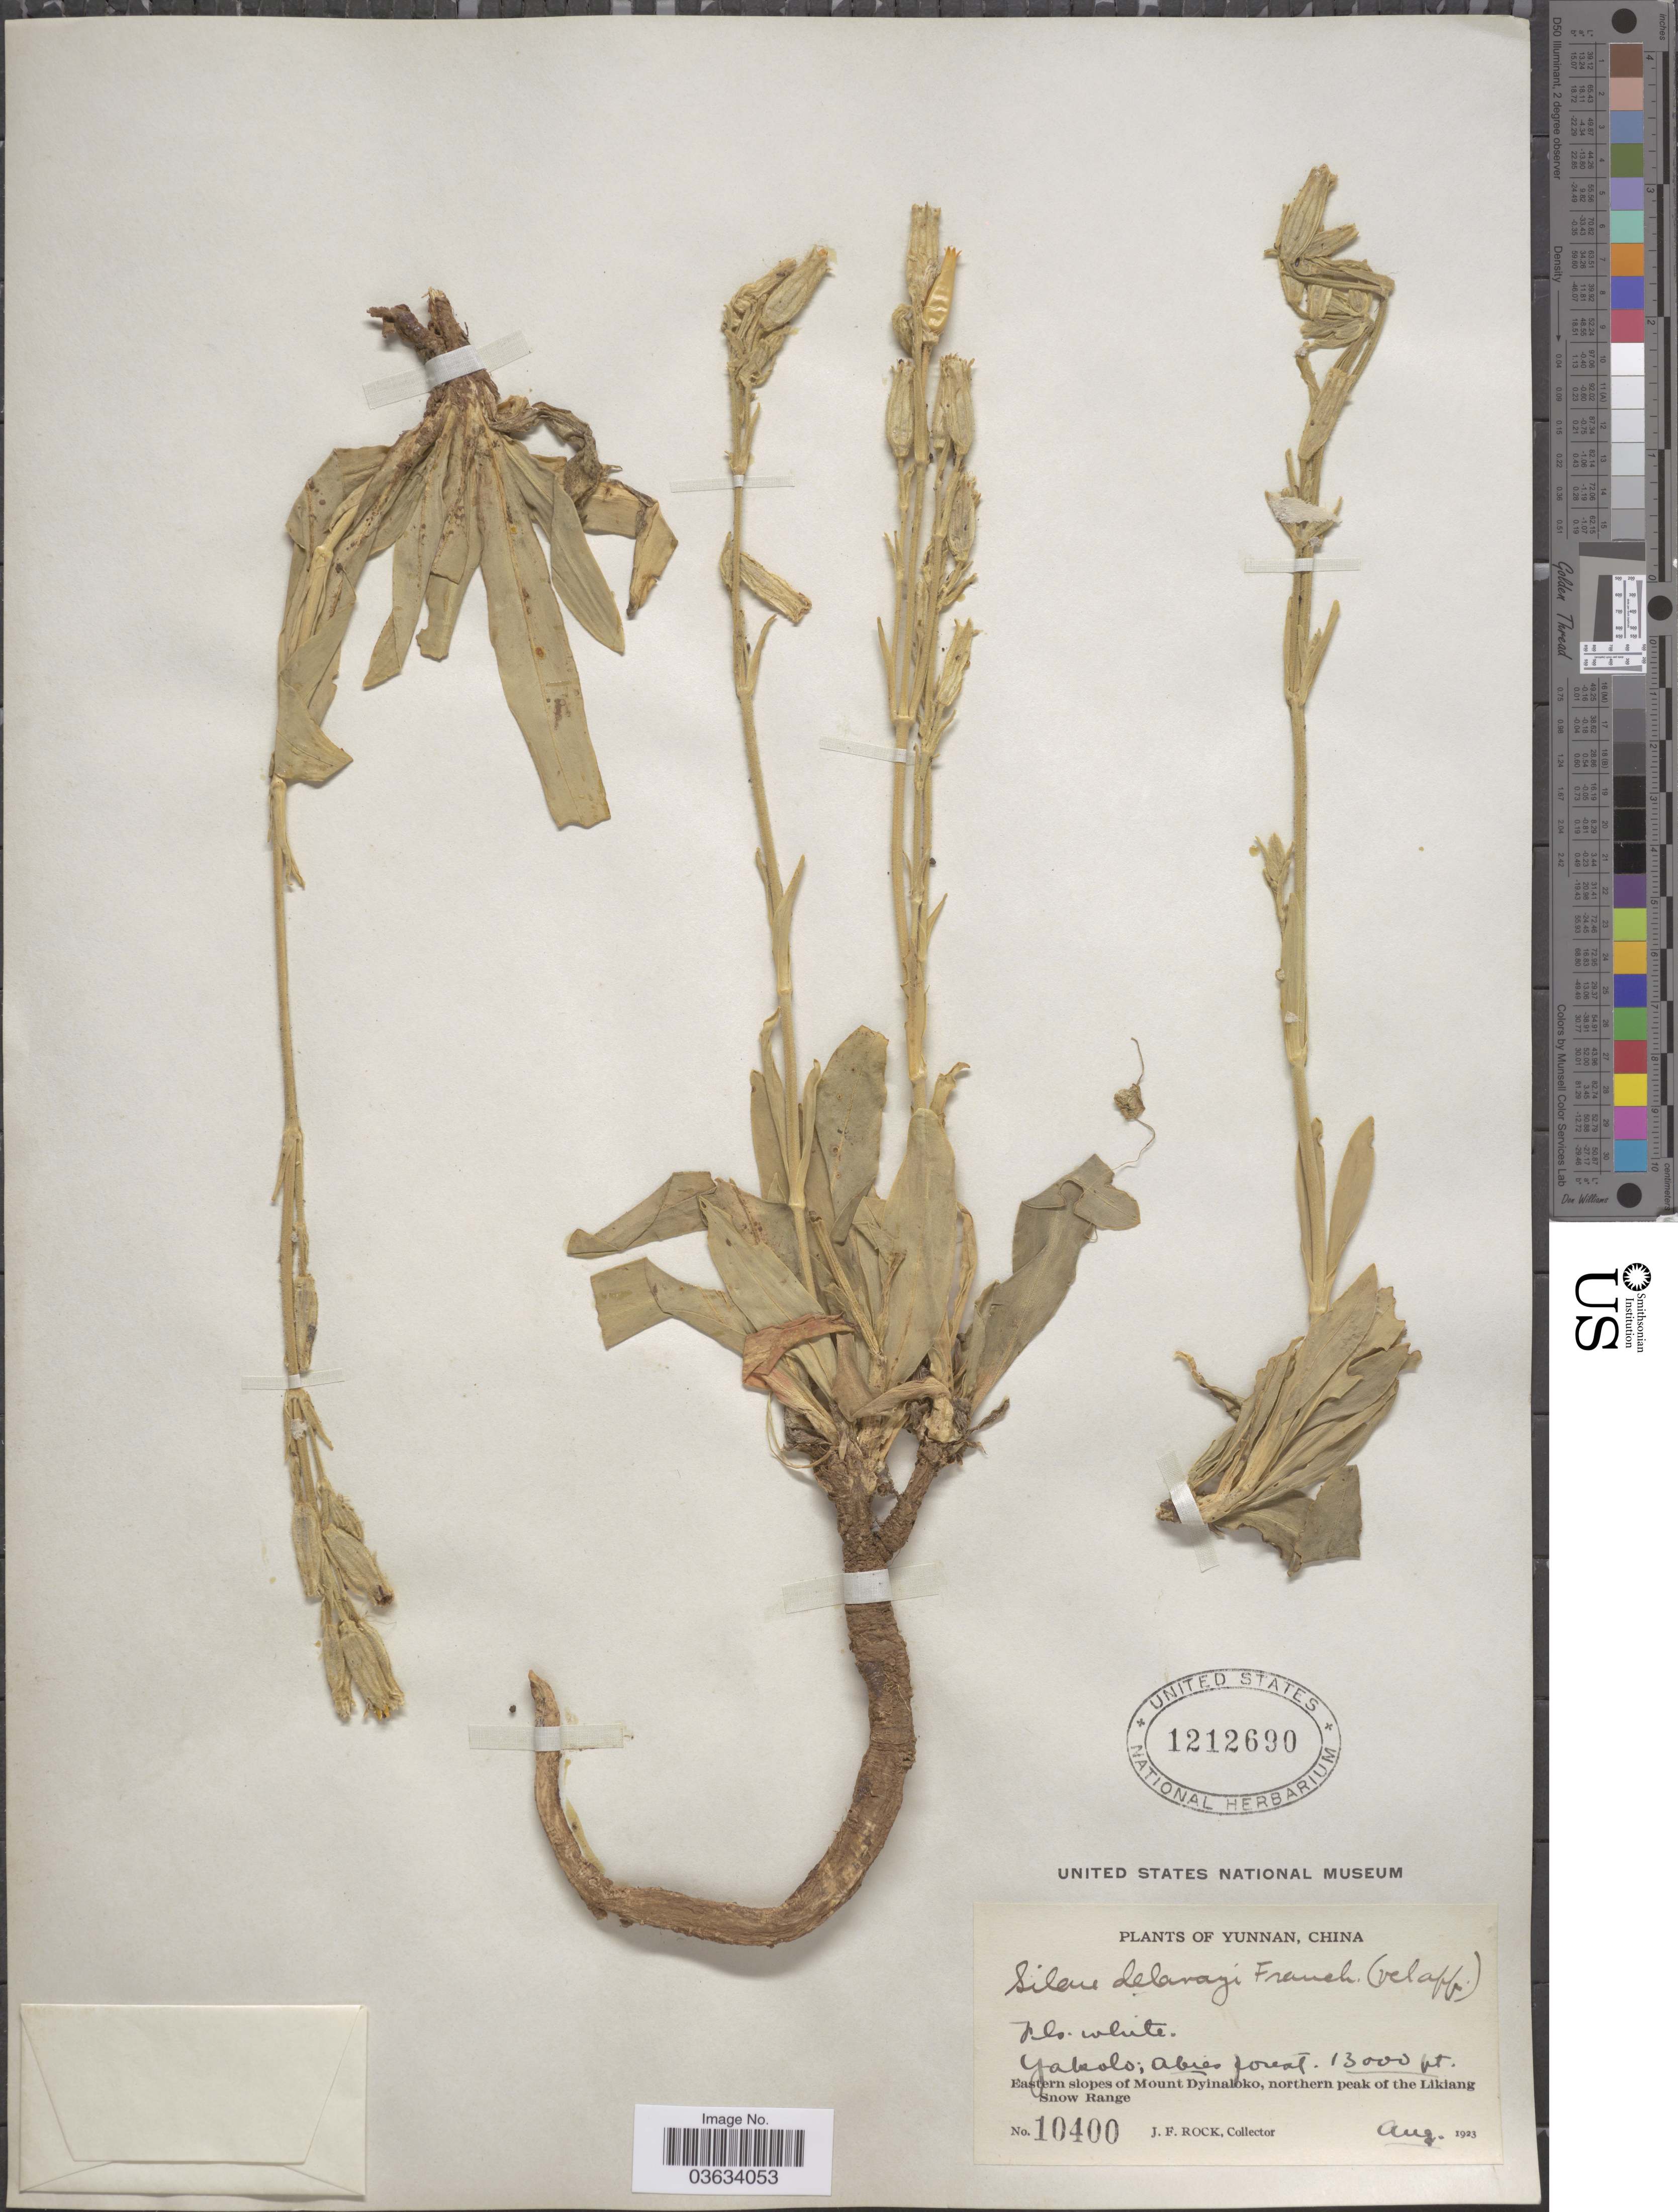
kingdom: Plantae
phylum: Tracheophyta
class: Magnoliopsida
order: Caryophyllales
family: Caryophyllaceae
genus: Silene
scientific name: Silene delavayi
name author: Franch.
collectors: J. Rock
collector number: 10400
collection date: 1923-08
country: China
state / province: Yunnan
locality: Yakolo. Eastern slopes of Mount Dyinaloko, northern peak of the Likiang Snow Range.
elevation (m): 3962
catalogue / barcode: US 1212690